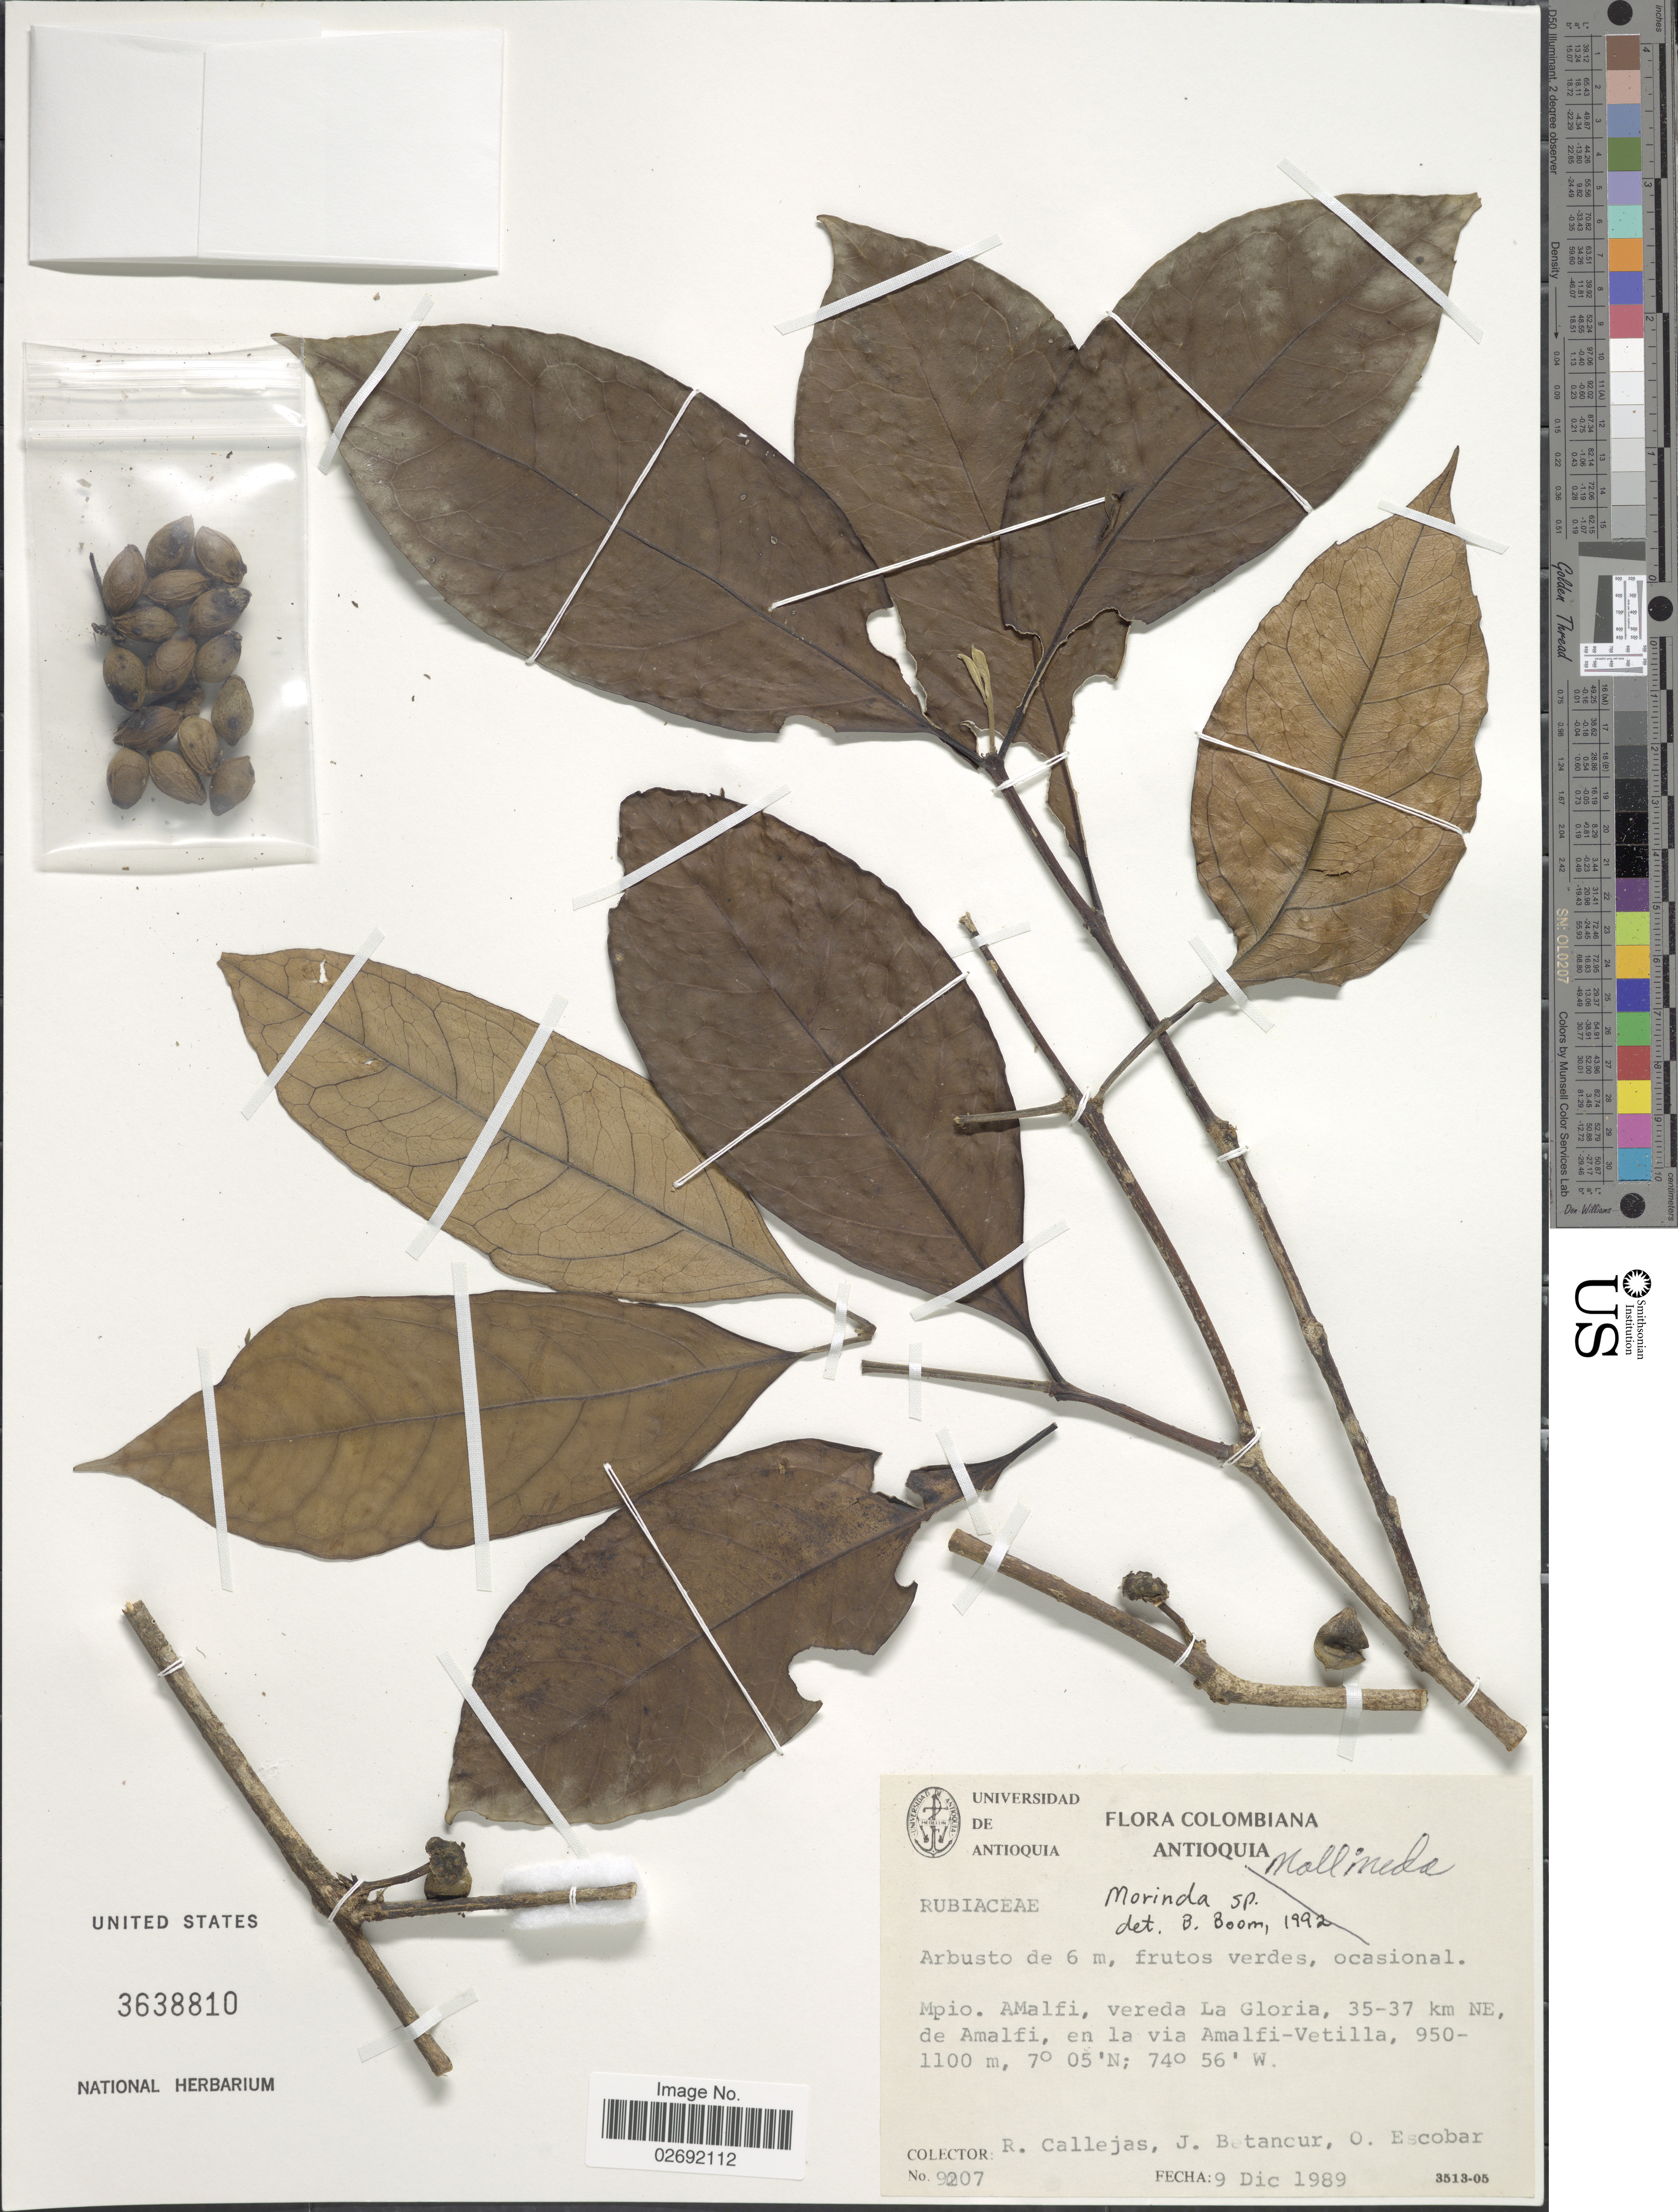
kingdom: Plantae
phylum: Tracheophyta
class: Magnoliopsida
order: Gentianales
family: Rubiaceae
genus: Morinda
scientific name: Morinda sp.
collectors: R. Callejas, J. Betancur & O. Escobar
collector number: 9207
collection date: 1989-12-09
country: Colombia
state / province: Antioquia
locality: Mpio Amalfi, vereda La Gloria, 35-37 km NE de Amalfi, en la via Amalfi-Vetilla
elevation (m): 950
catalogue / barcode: US 3638810